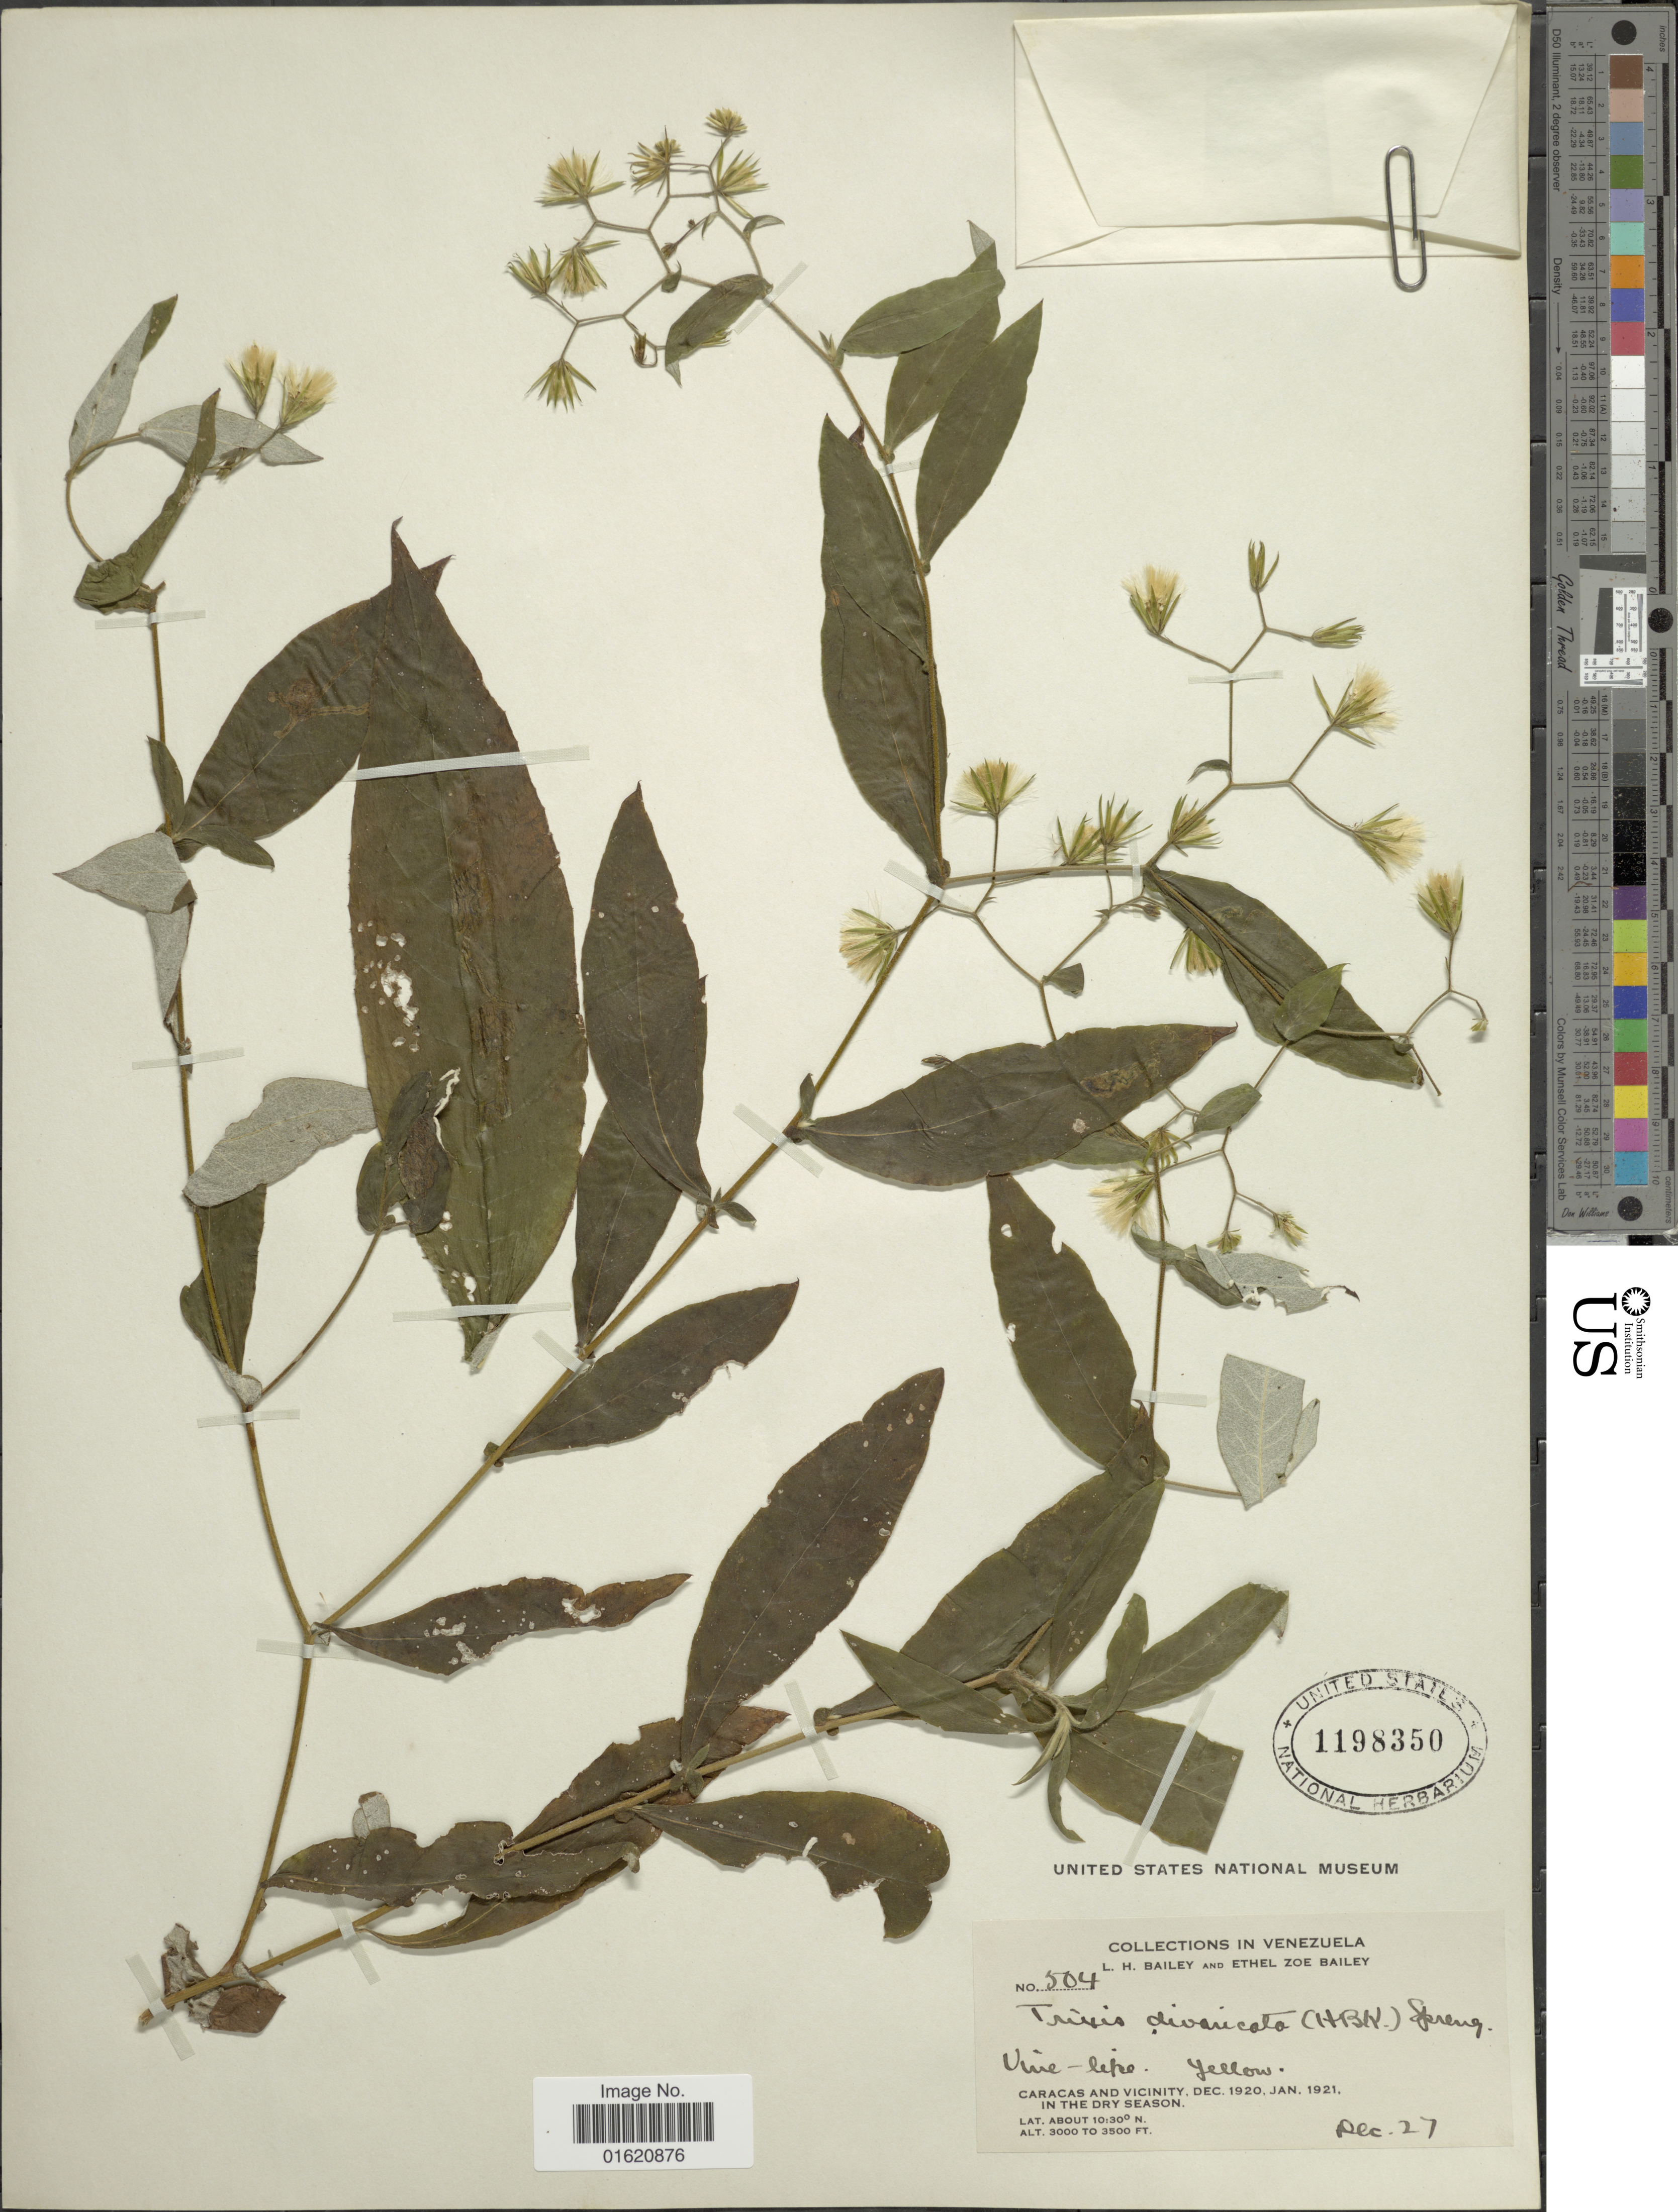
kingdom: Plantae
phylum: Tracheophyta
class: Magnoliopsida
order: Asterales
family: Asteraceae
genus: Trixis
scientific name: Trixis antimenorrhoea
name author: (Schrank) Mart. ex Kuntze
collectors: L. H. Bailey & E. Z. Bailey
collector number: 504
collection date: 1921-12-27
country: Venezuela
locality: Caracas and Vicinity, in the dry season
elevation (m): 914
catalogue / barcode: US 1198350